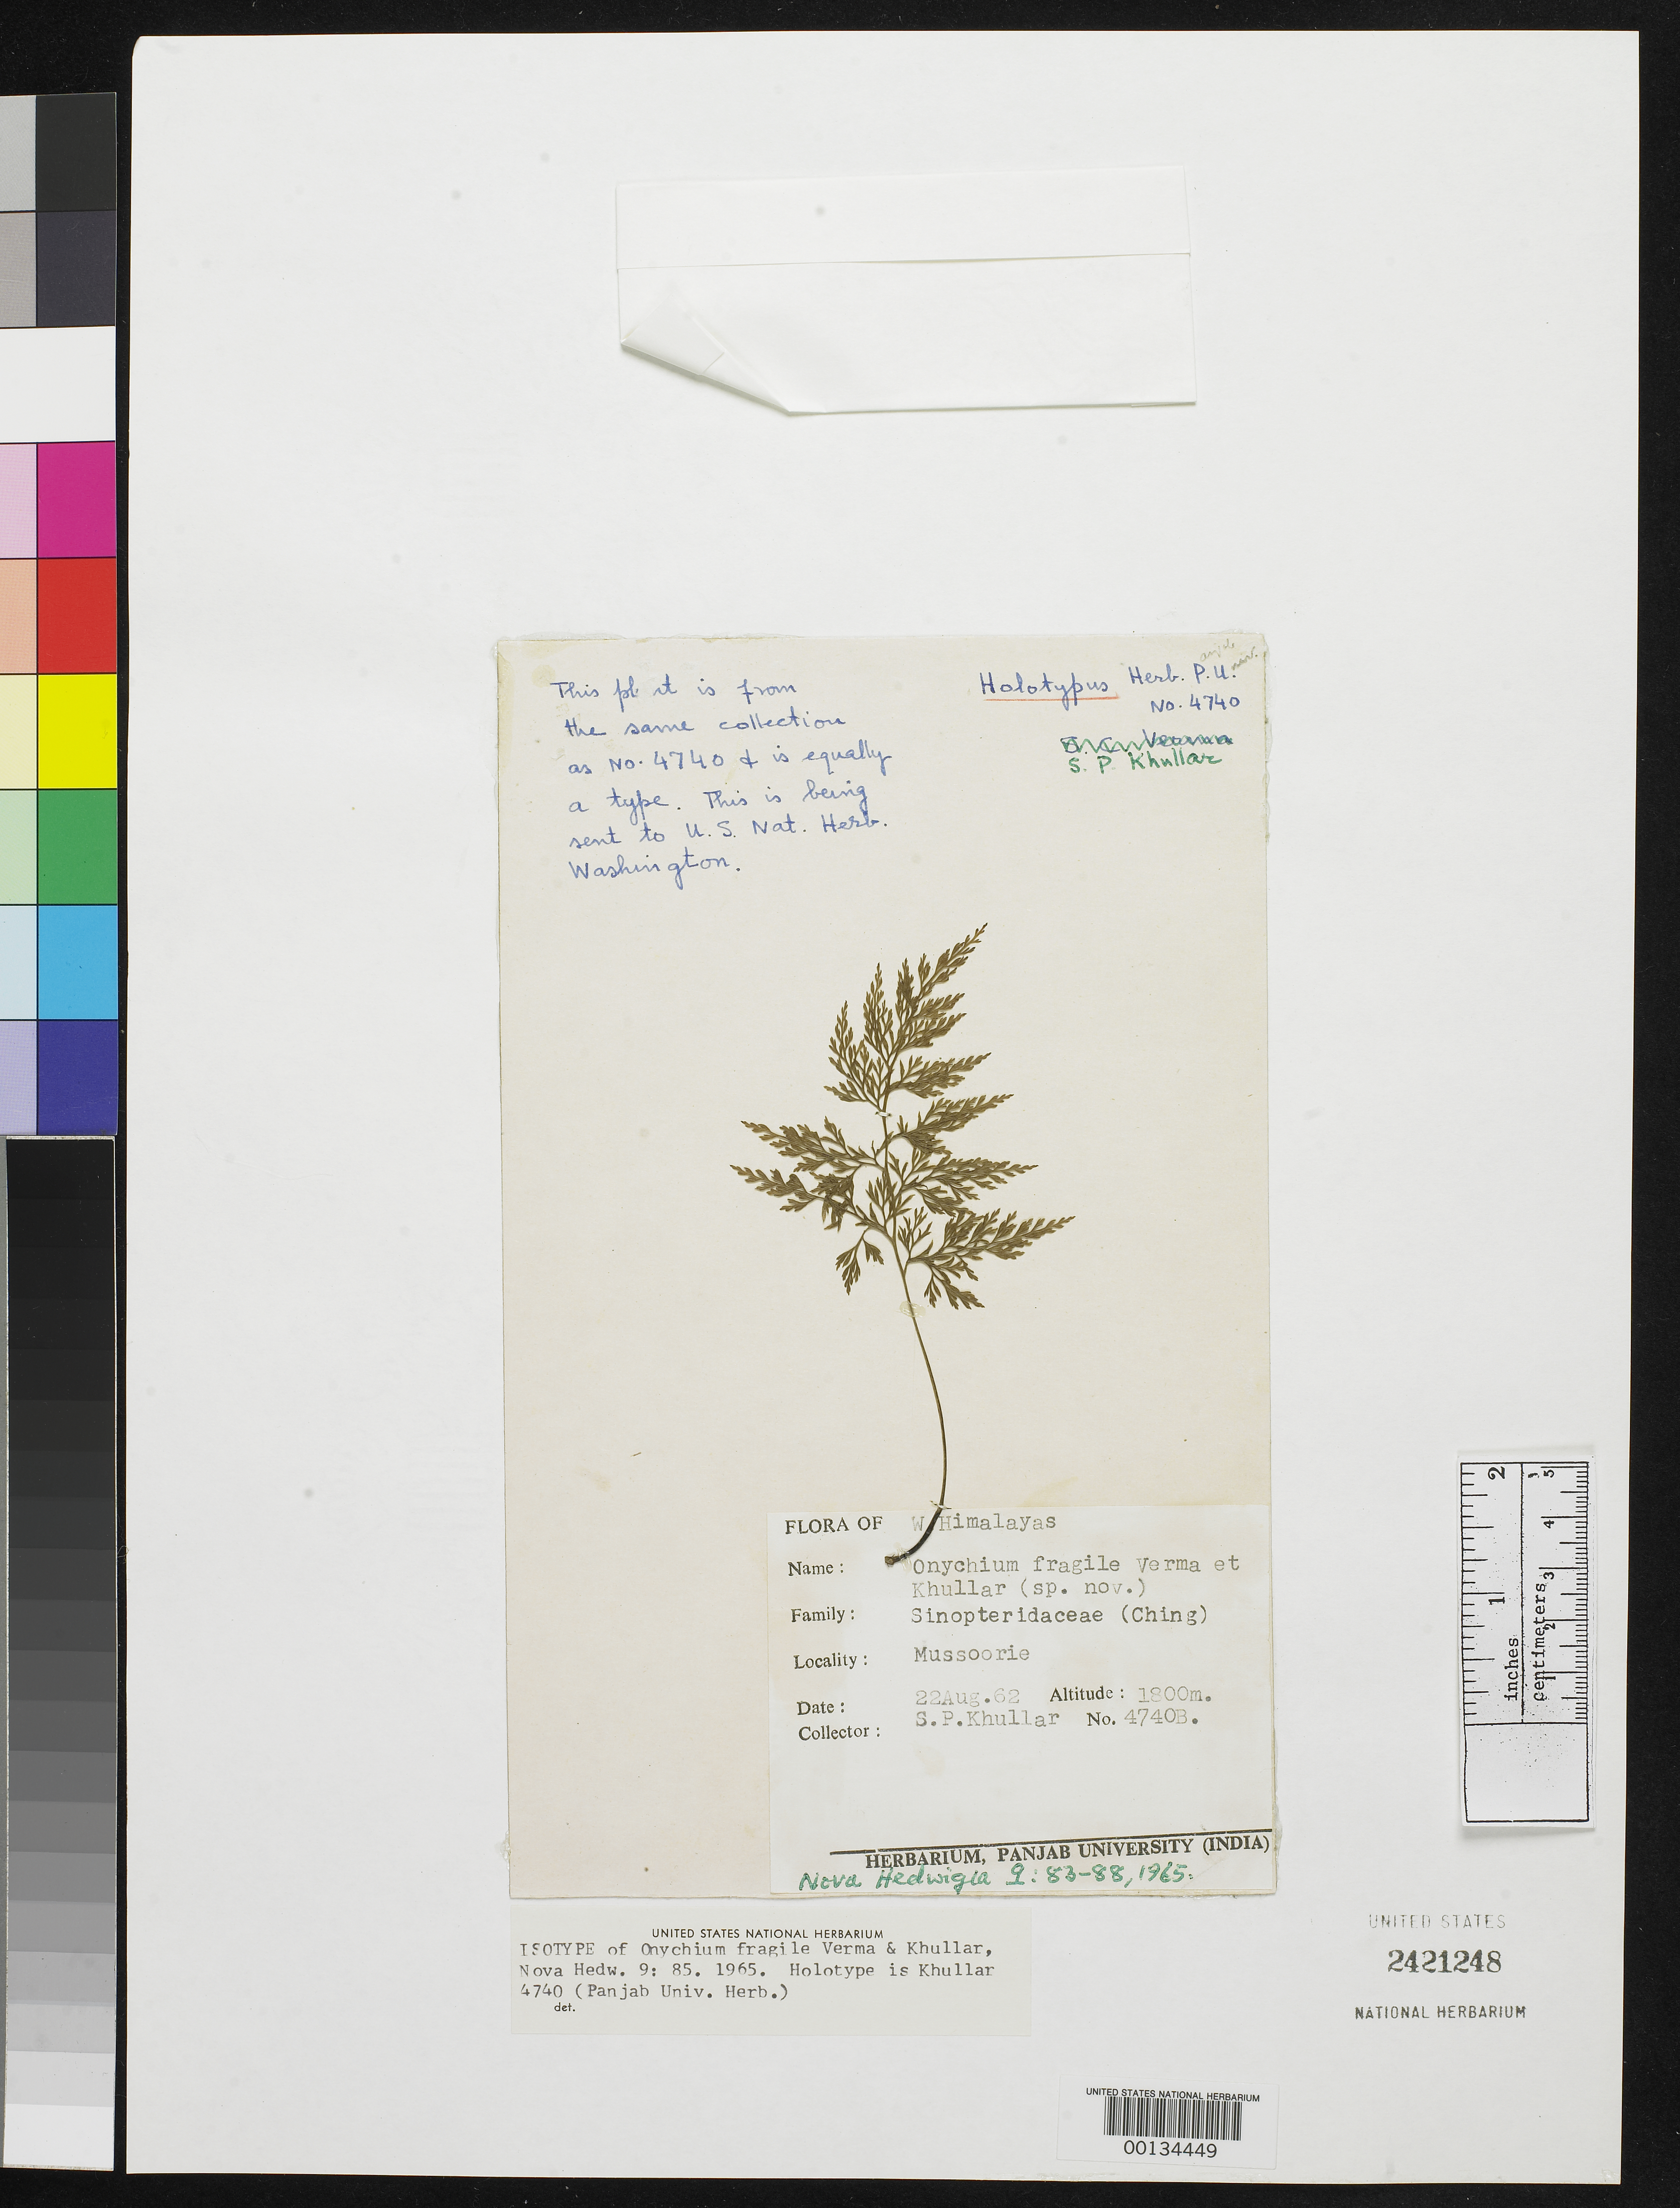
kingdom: Plantae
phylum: Tracheophyta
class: Polypodiopsida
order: Polypodiales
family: Pteridaceae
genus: Onychium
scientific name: Onychium fragile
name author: Verma & Khullar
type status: Isotype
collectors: S. Khullar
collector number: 4740b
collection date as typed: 22 Aug 1962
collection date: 1962-08-22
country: India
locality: Mussoorie.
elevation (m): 1800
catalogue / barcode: US 2421248